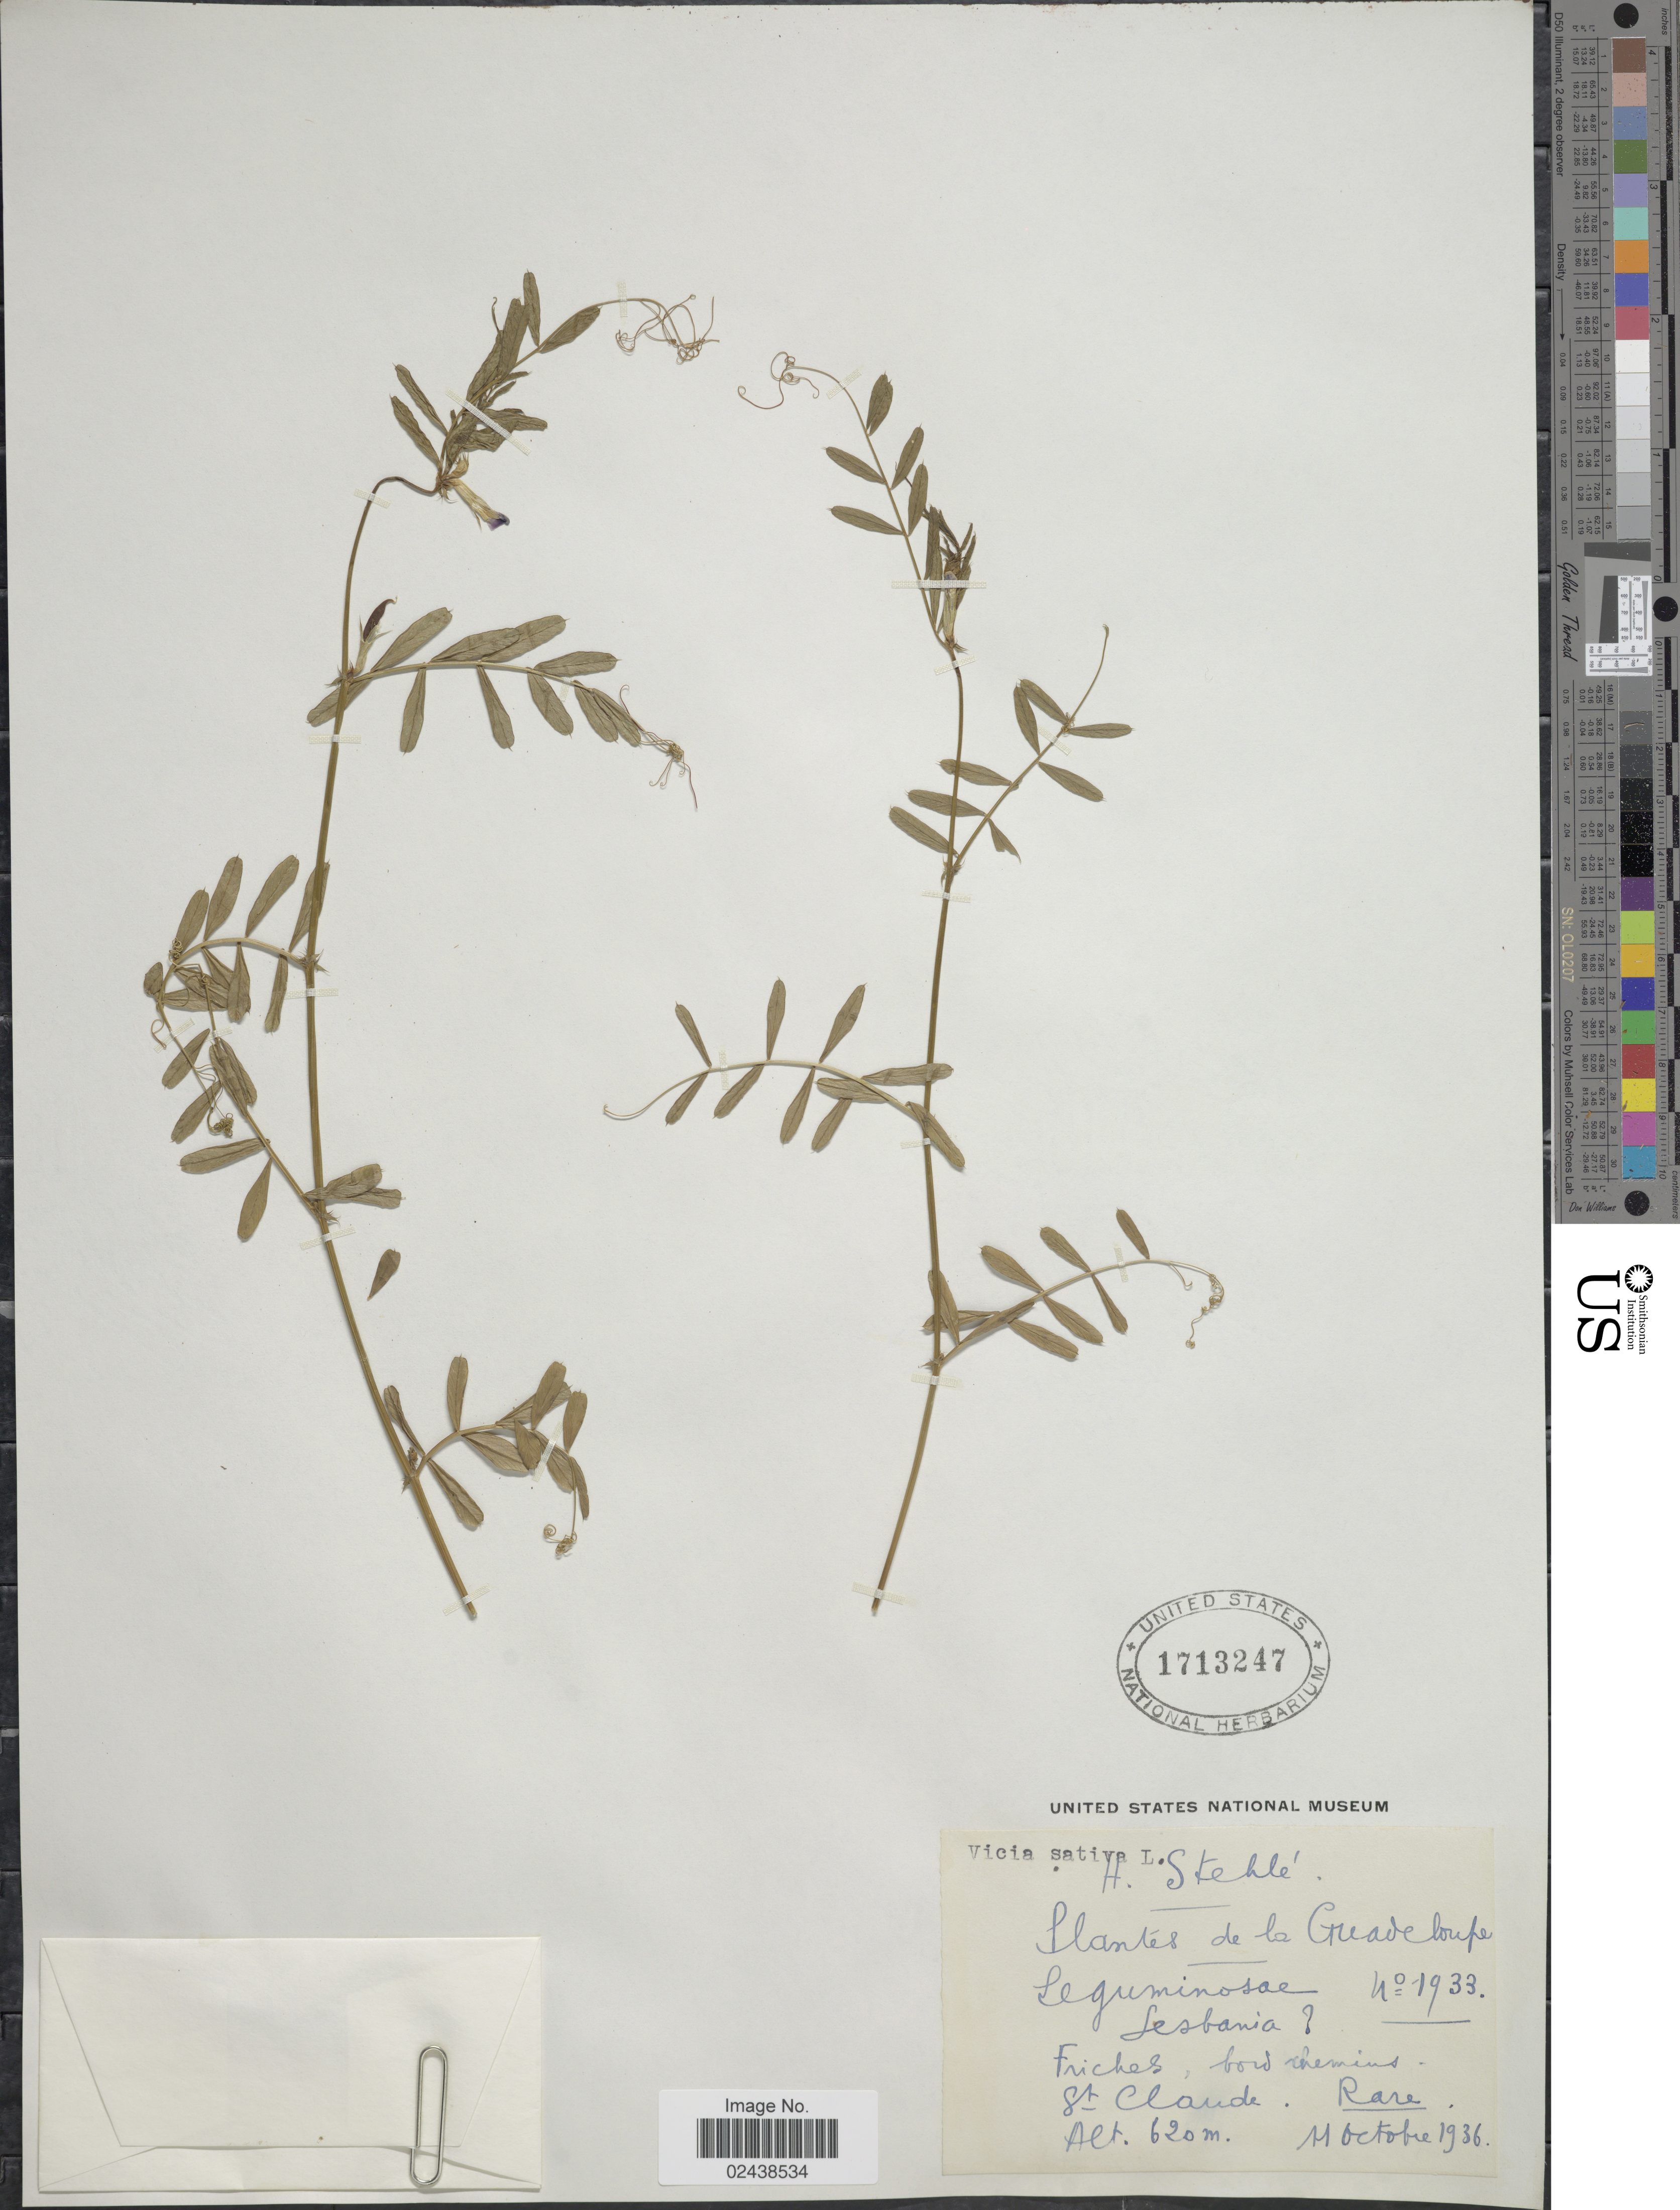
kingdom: Plantae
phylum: Tracheophyta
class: Magnoliopsida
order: Fabales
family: Fabaceae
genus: Vicia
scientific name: Vicia sativa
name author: L.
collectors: A. Stehle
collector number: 1933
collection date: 1936-10-11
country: Guadeloupe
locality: Friches, bord chemins, St. Claude. [interpreted]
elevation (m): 620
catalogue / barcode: US 1713247